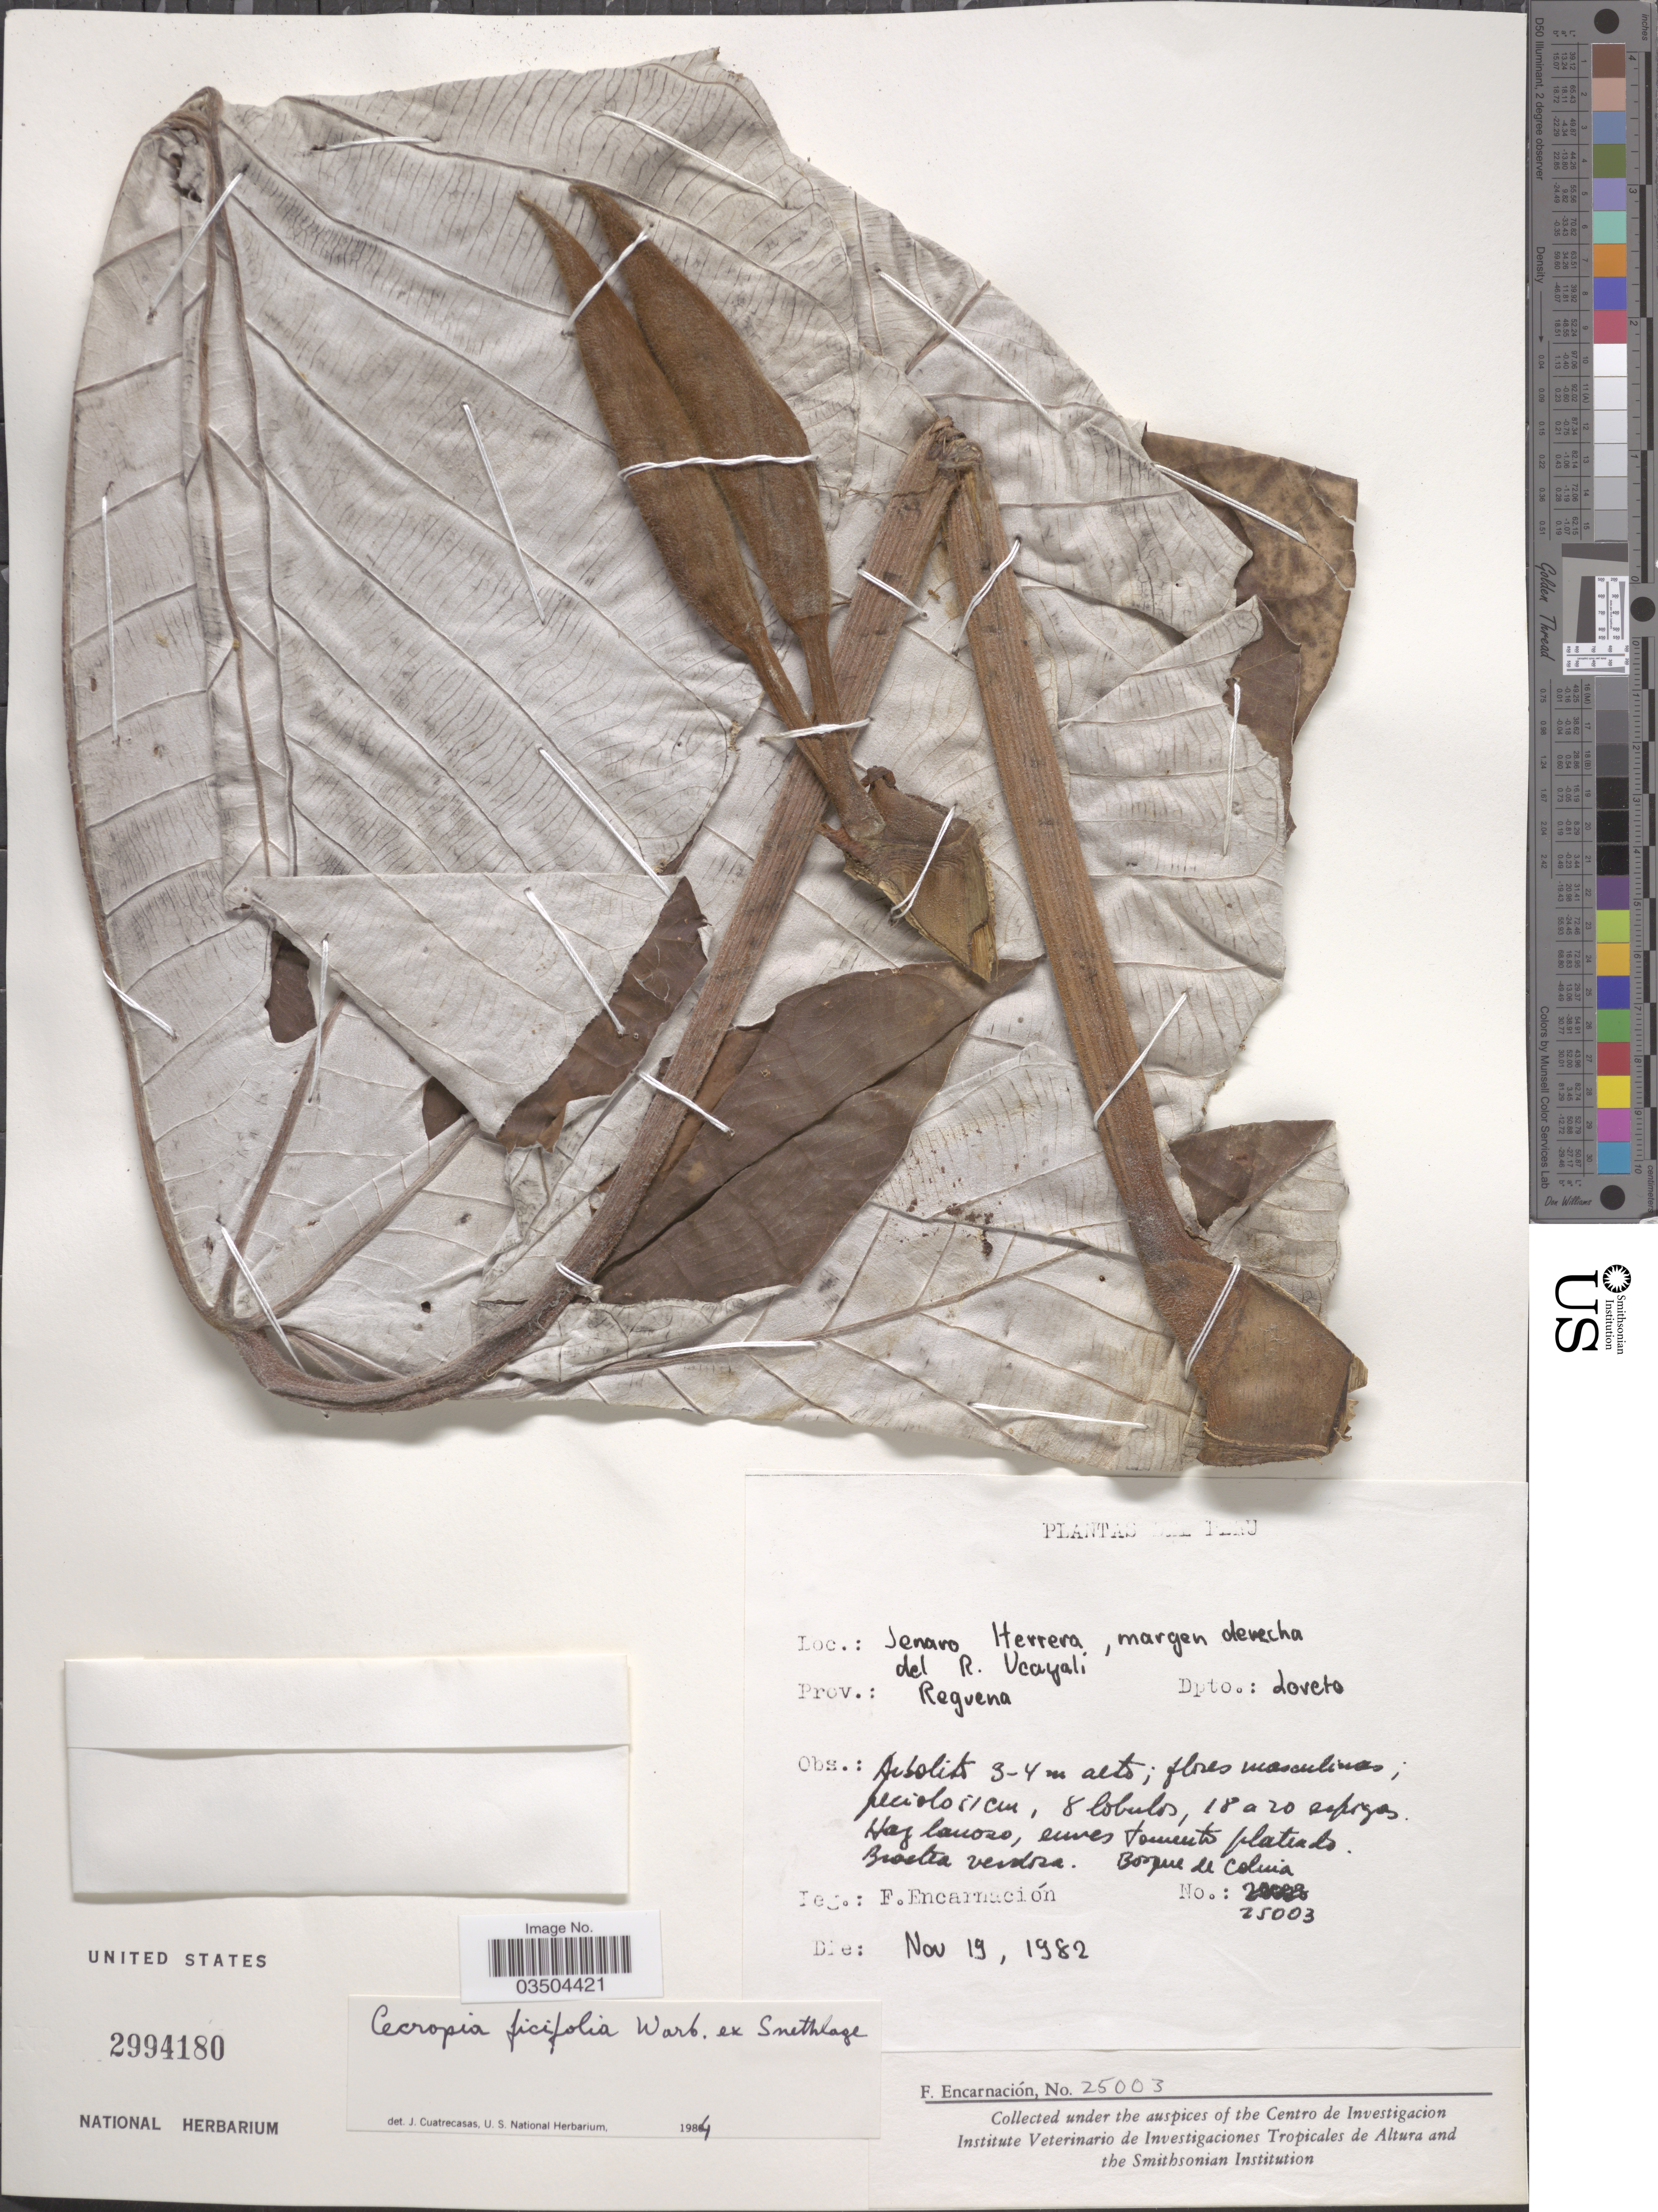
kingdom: Plantae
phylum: Tracheophyta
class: Magnoliopsida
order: Rosales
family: Urticaceae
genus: Cecropia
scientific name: Cecropia ficifolia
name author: Snethlage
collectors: F. Encarnación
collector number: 25003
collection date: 1982-11-19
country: Peru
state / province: Loreto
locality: Jenaro Herrera, margen derecha del R. Ucayali. Prov.: Reguena, Dpto.: Loreto.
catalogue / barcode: US 2994180